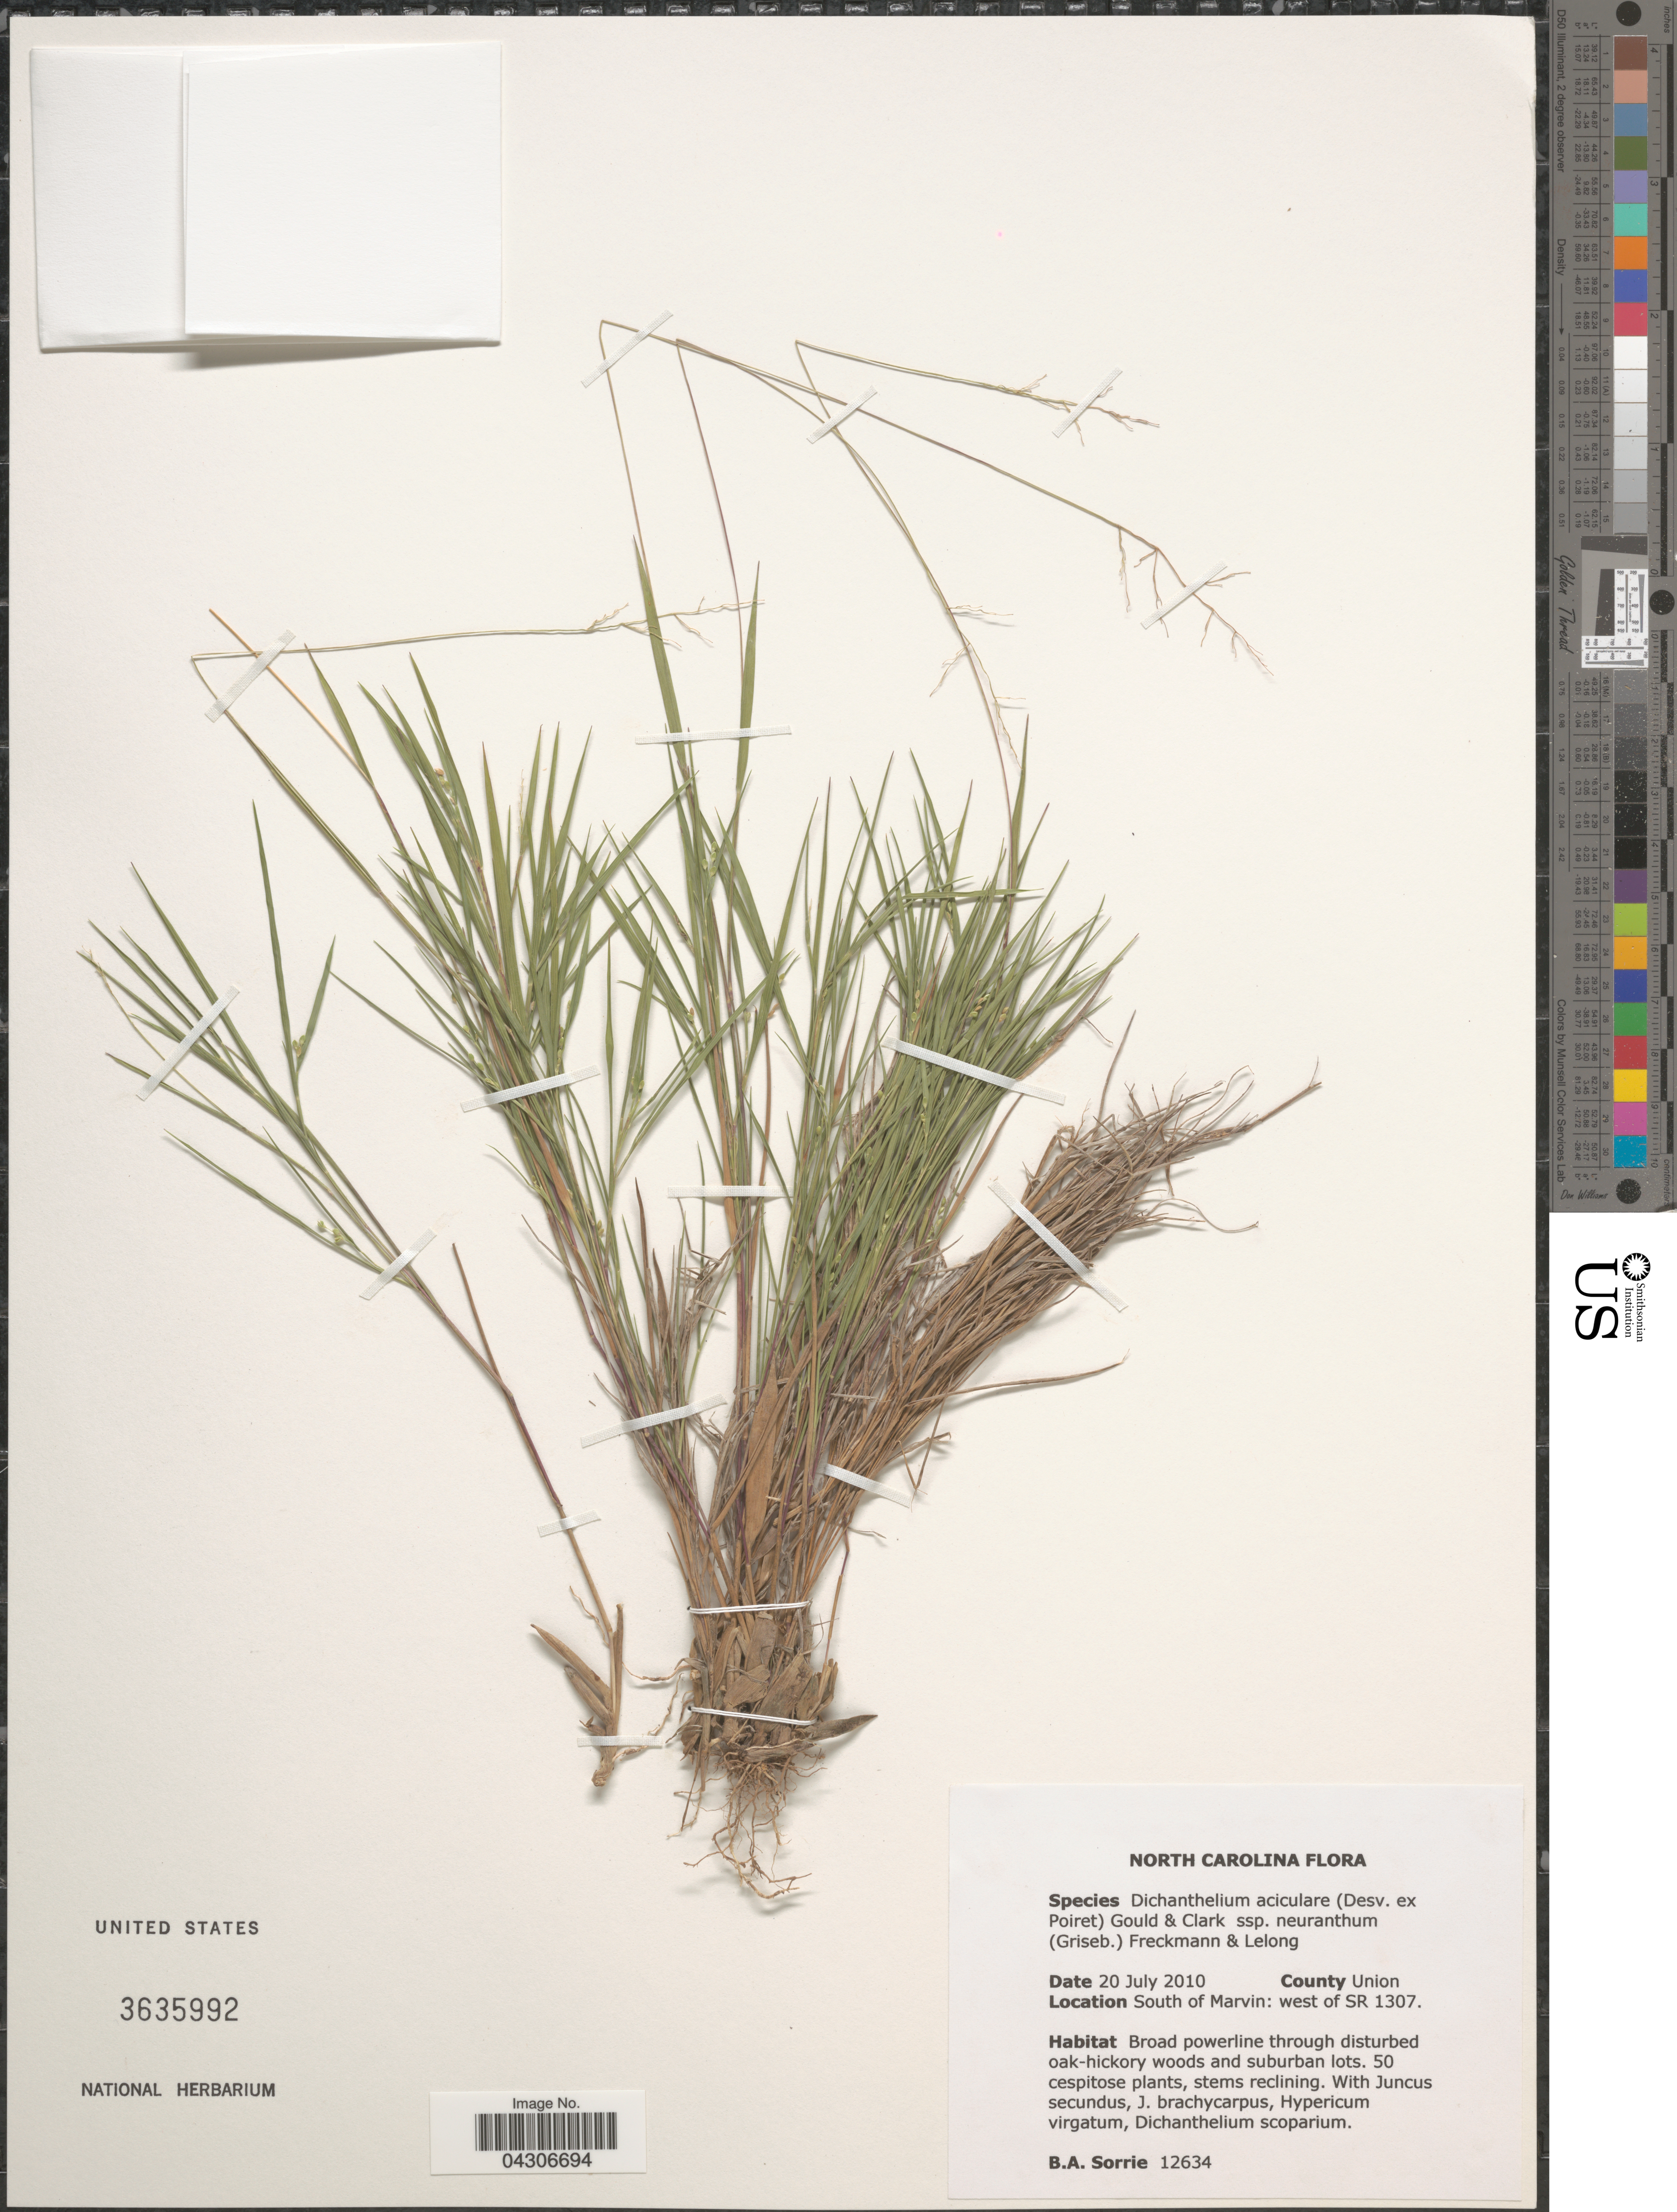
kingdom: Plantae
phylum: Tracheophyta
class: Liliopsida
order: Poales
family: Poaceae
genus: Dichanthelium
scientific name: Dichanthelium aciculare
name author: (Desv. ex Poir.) Gould & C.A. Clark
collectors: B. Sorrie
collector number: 12634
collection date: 2010-07-20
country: United States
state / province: North Carolina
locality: County Union. South of Marvin: west of SR 1307.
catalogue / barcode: US 3635992